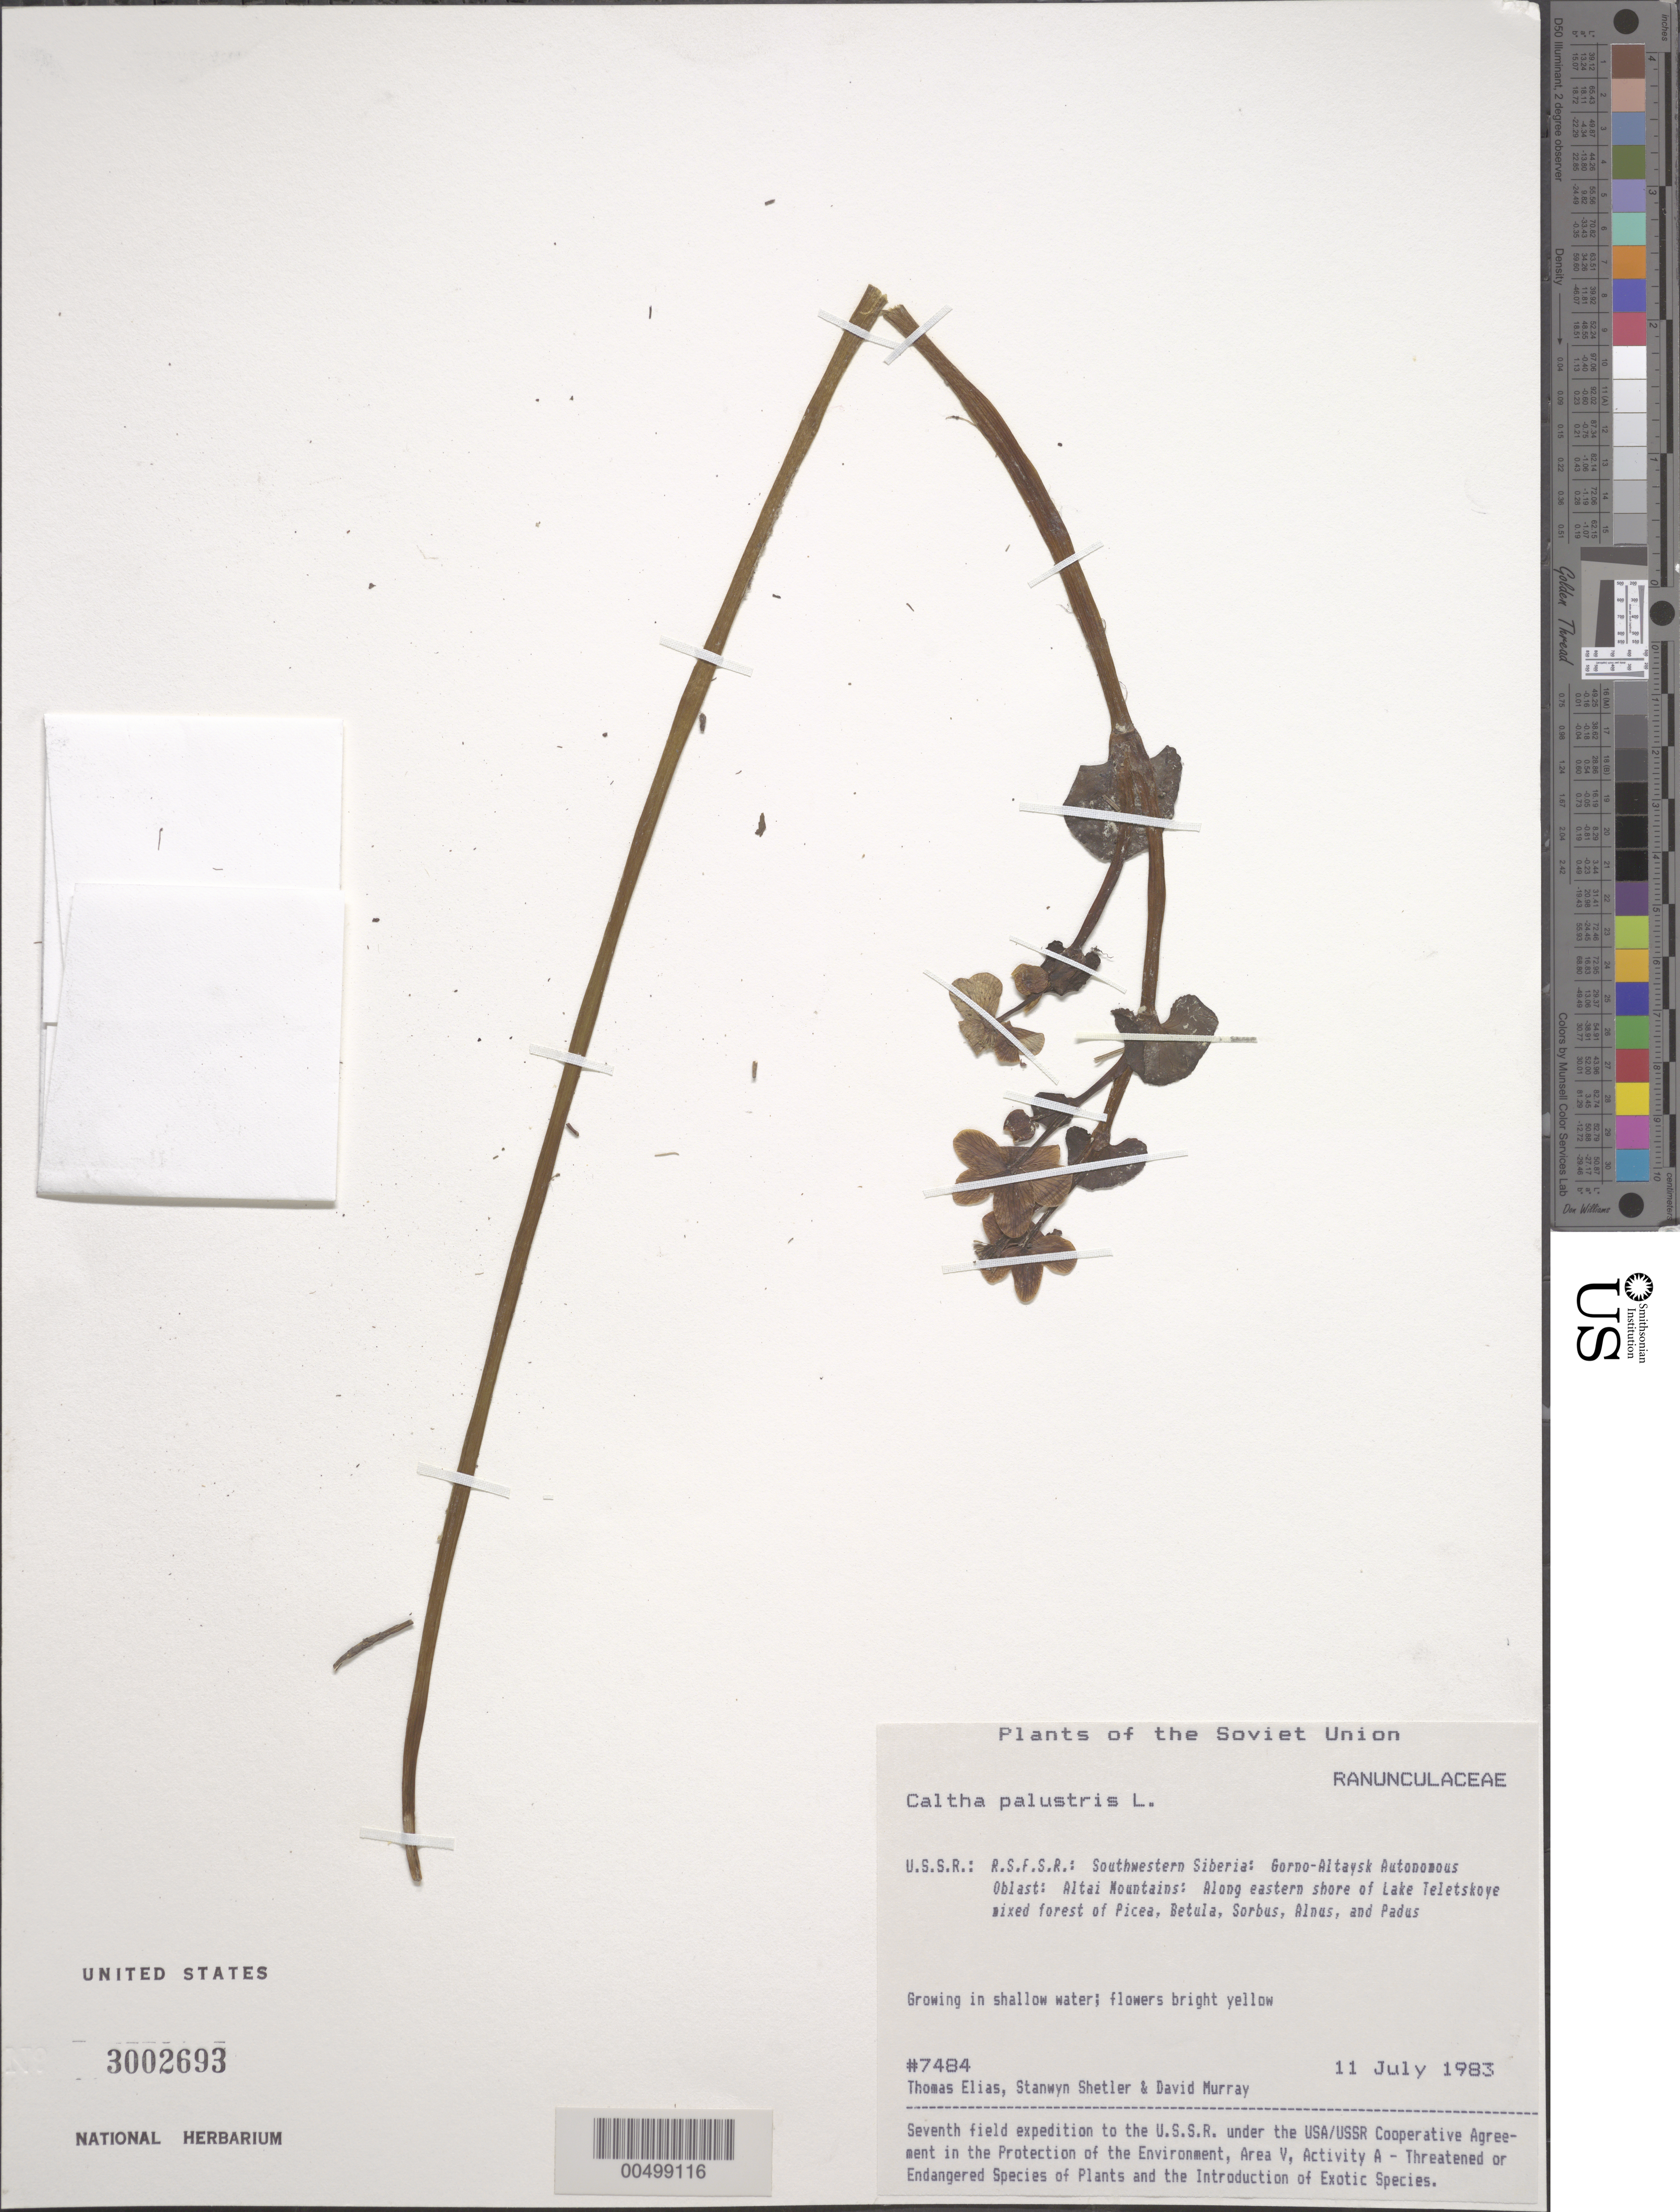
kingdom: Plantae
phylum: Tracheophyta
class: Magnoliopsida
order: Ranunculales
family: Ranunculaceae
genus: Caltha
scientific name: Caltha palustris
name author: L.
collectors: T. Elias, S. Shetler & D. F. Murray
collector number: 7484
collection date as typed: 11 Jul 1983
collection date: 1983-07-11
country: Russian Federation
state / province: Altai Republic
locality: Altai Mountains, along eastern shore of Lake Teletskoye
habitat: mixed forest of Picea, Betula, Sorbus, Alnus, and Padus; growing in shallow water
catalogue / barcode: US 3002693